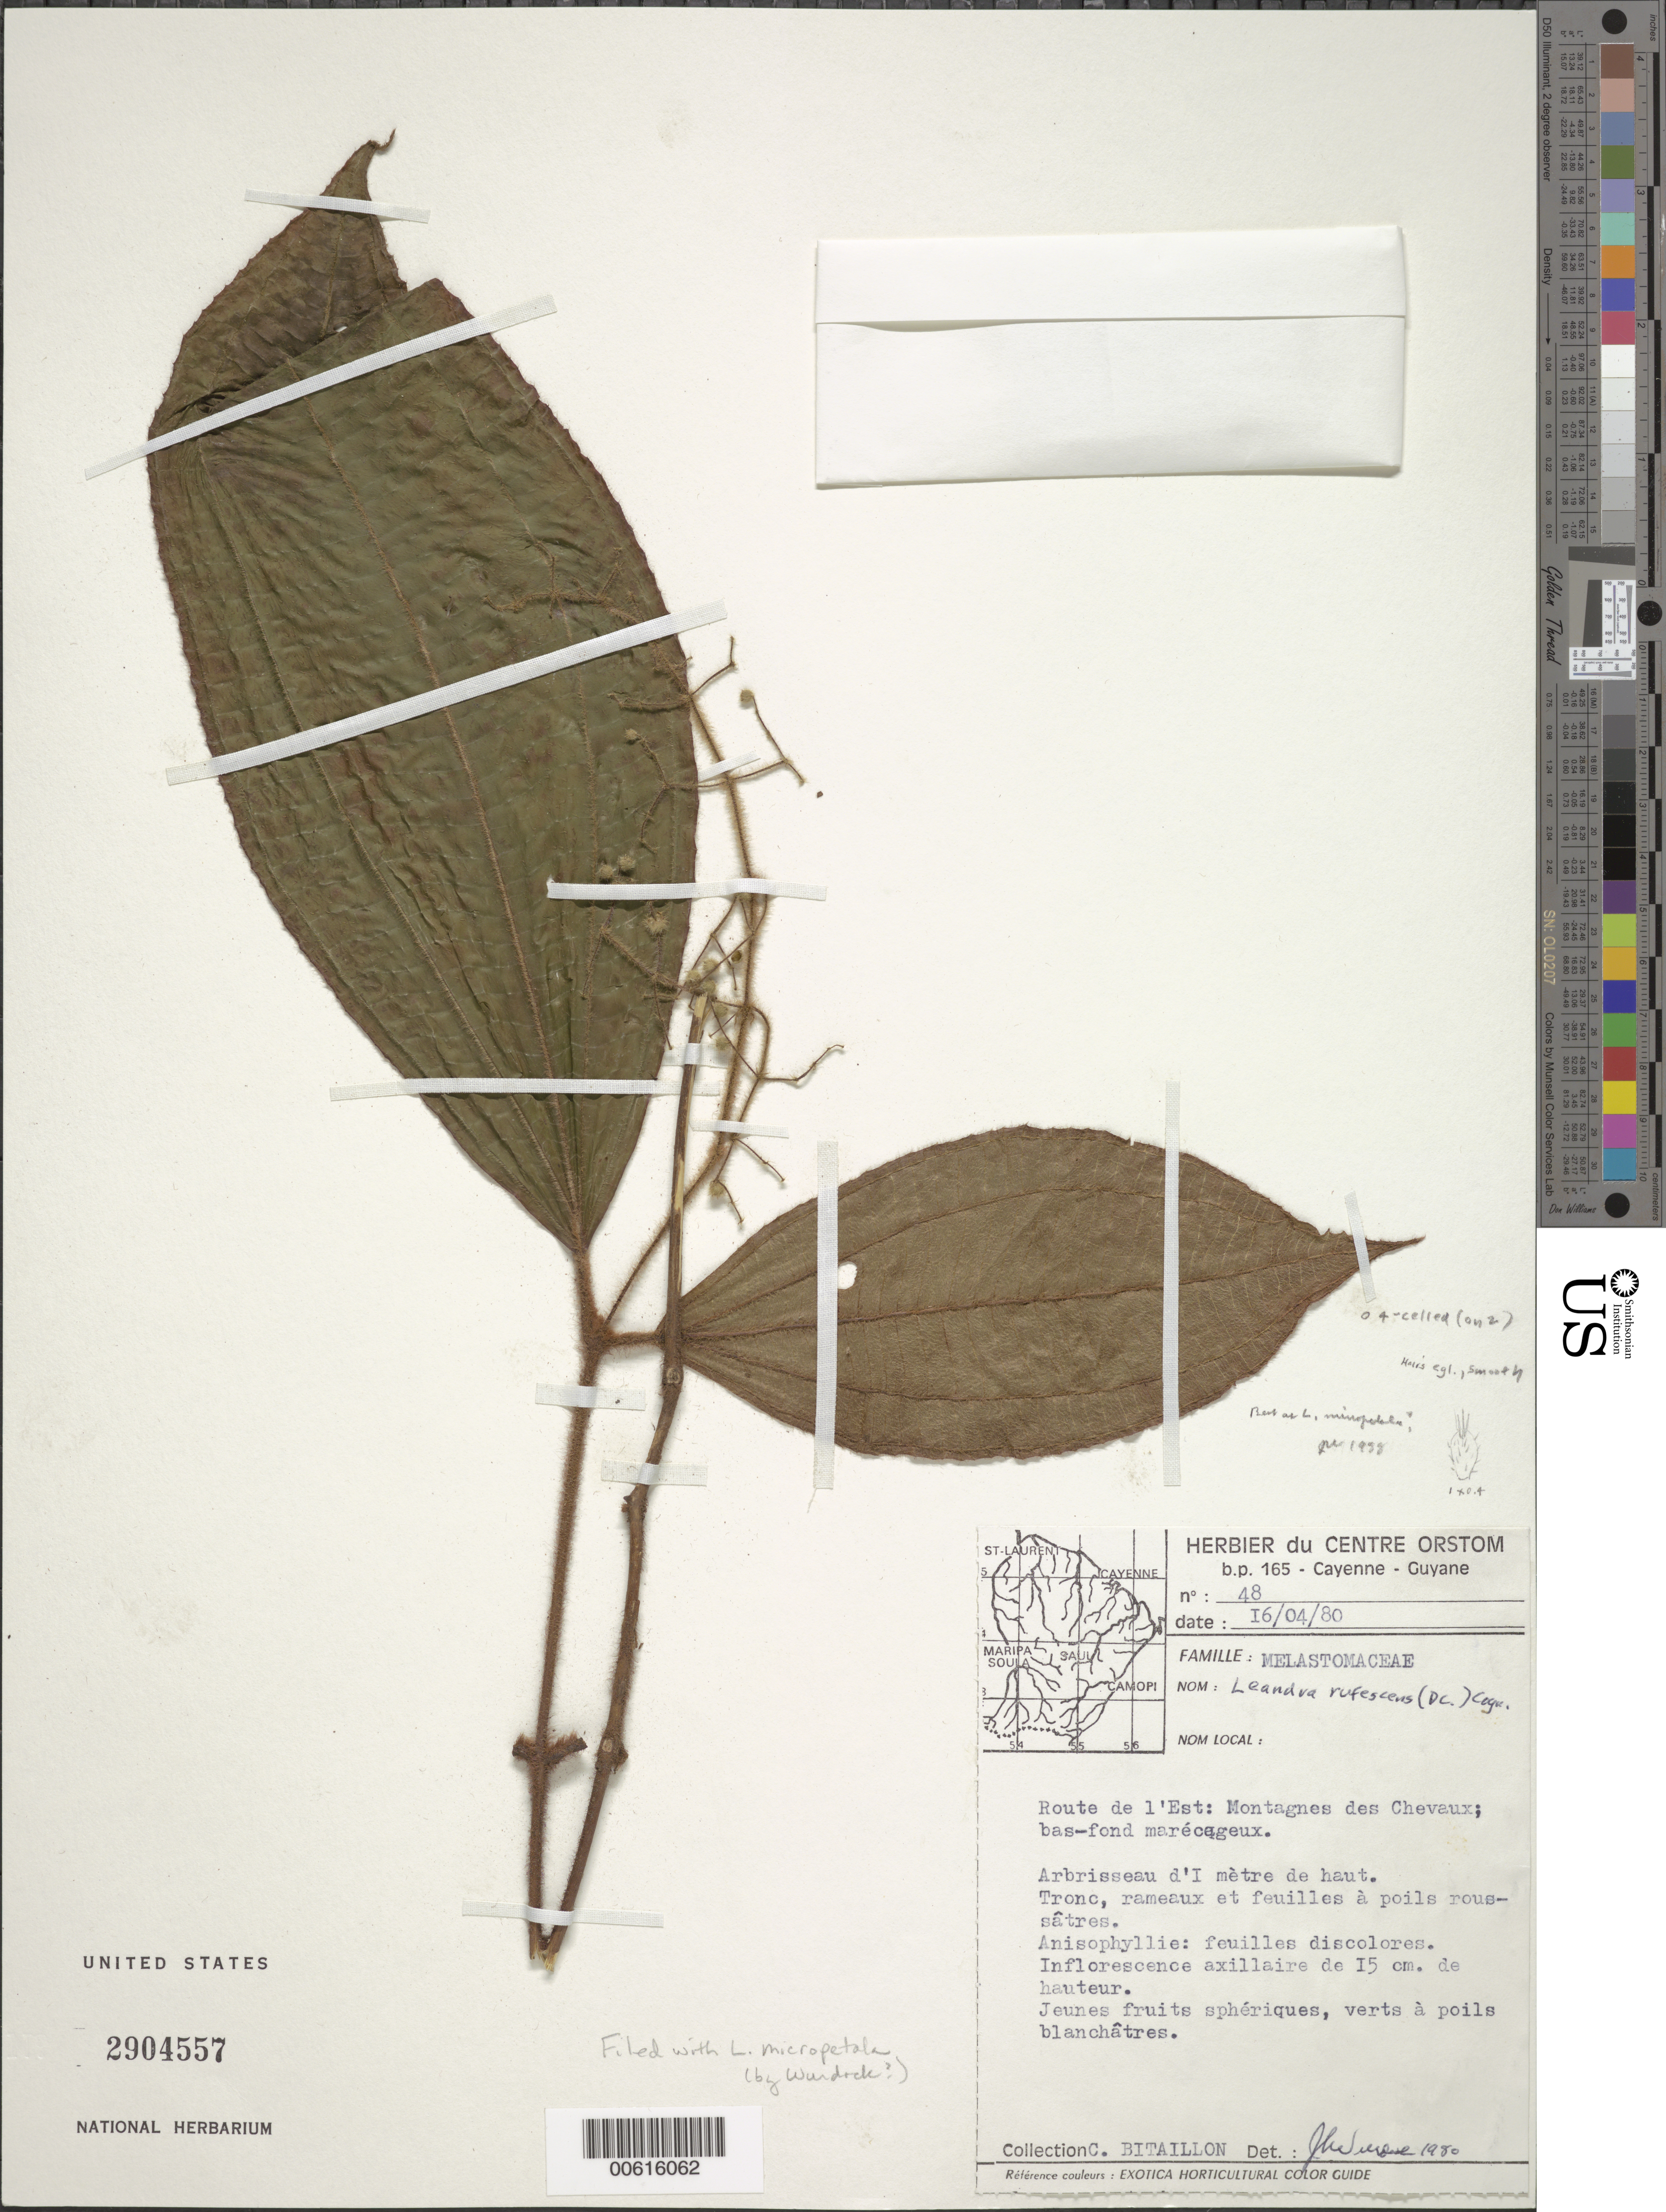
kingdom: Plantae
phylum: Tracheophyta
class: Magnoliopsida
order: Myrtales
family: Melastomataceae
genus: Leandra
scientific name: Leandra rufescens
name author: (DC.) Cogn.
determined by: Wurdack, John J., (US), US (UNITED STATES)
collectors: C. Bitaillon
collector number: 48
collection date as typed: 16-Apr-80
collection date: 1980-04-16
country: French Guiana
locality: Montagne de Chevaux, near Rivière Comte, Route de l'Est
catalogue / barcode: US 2904557